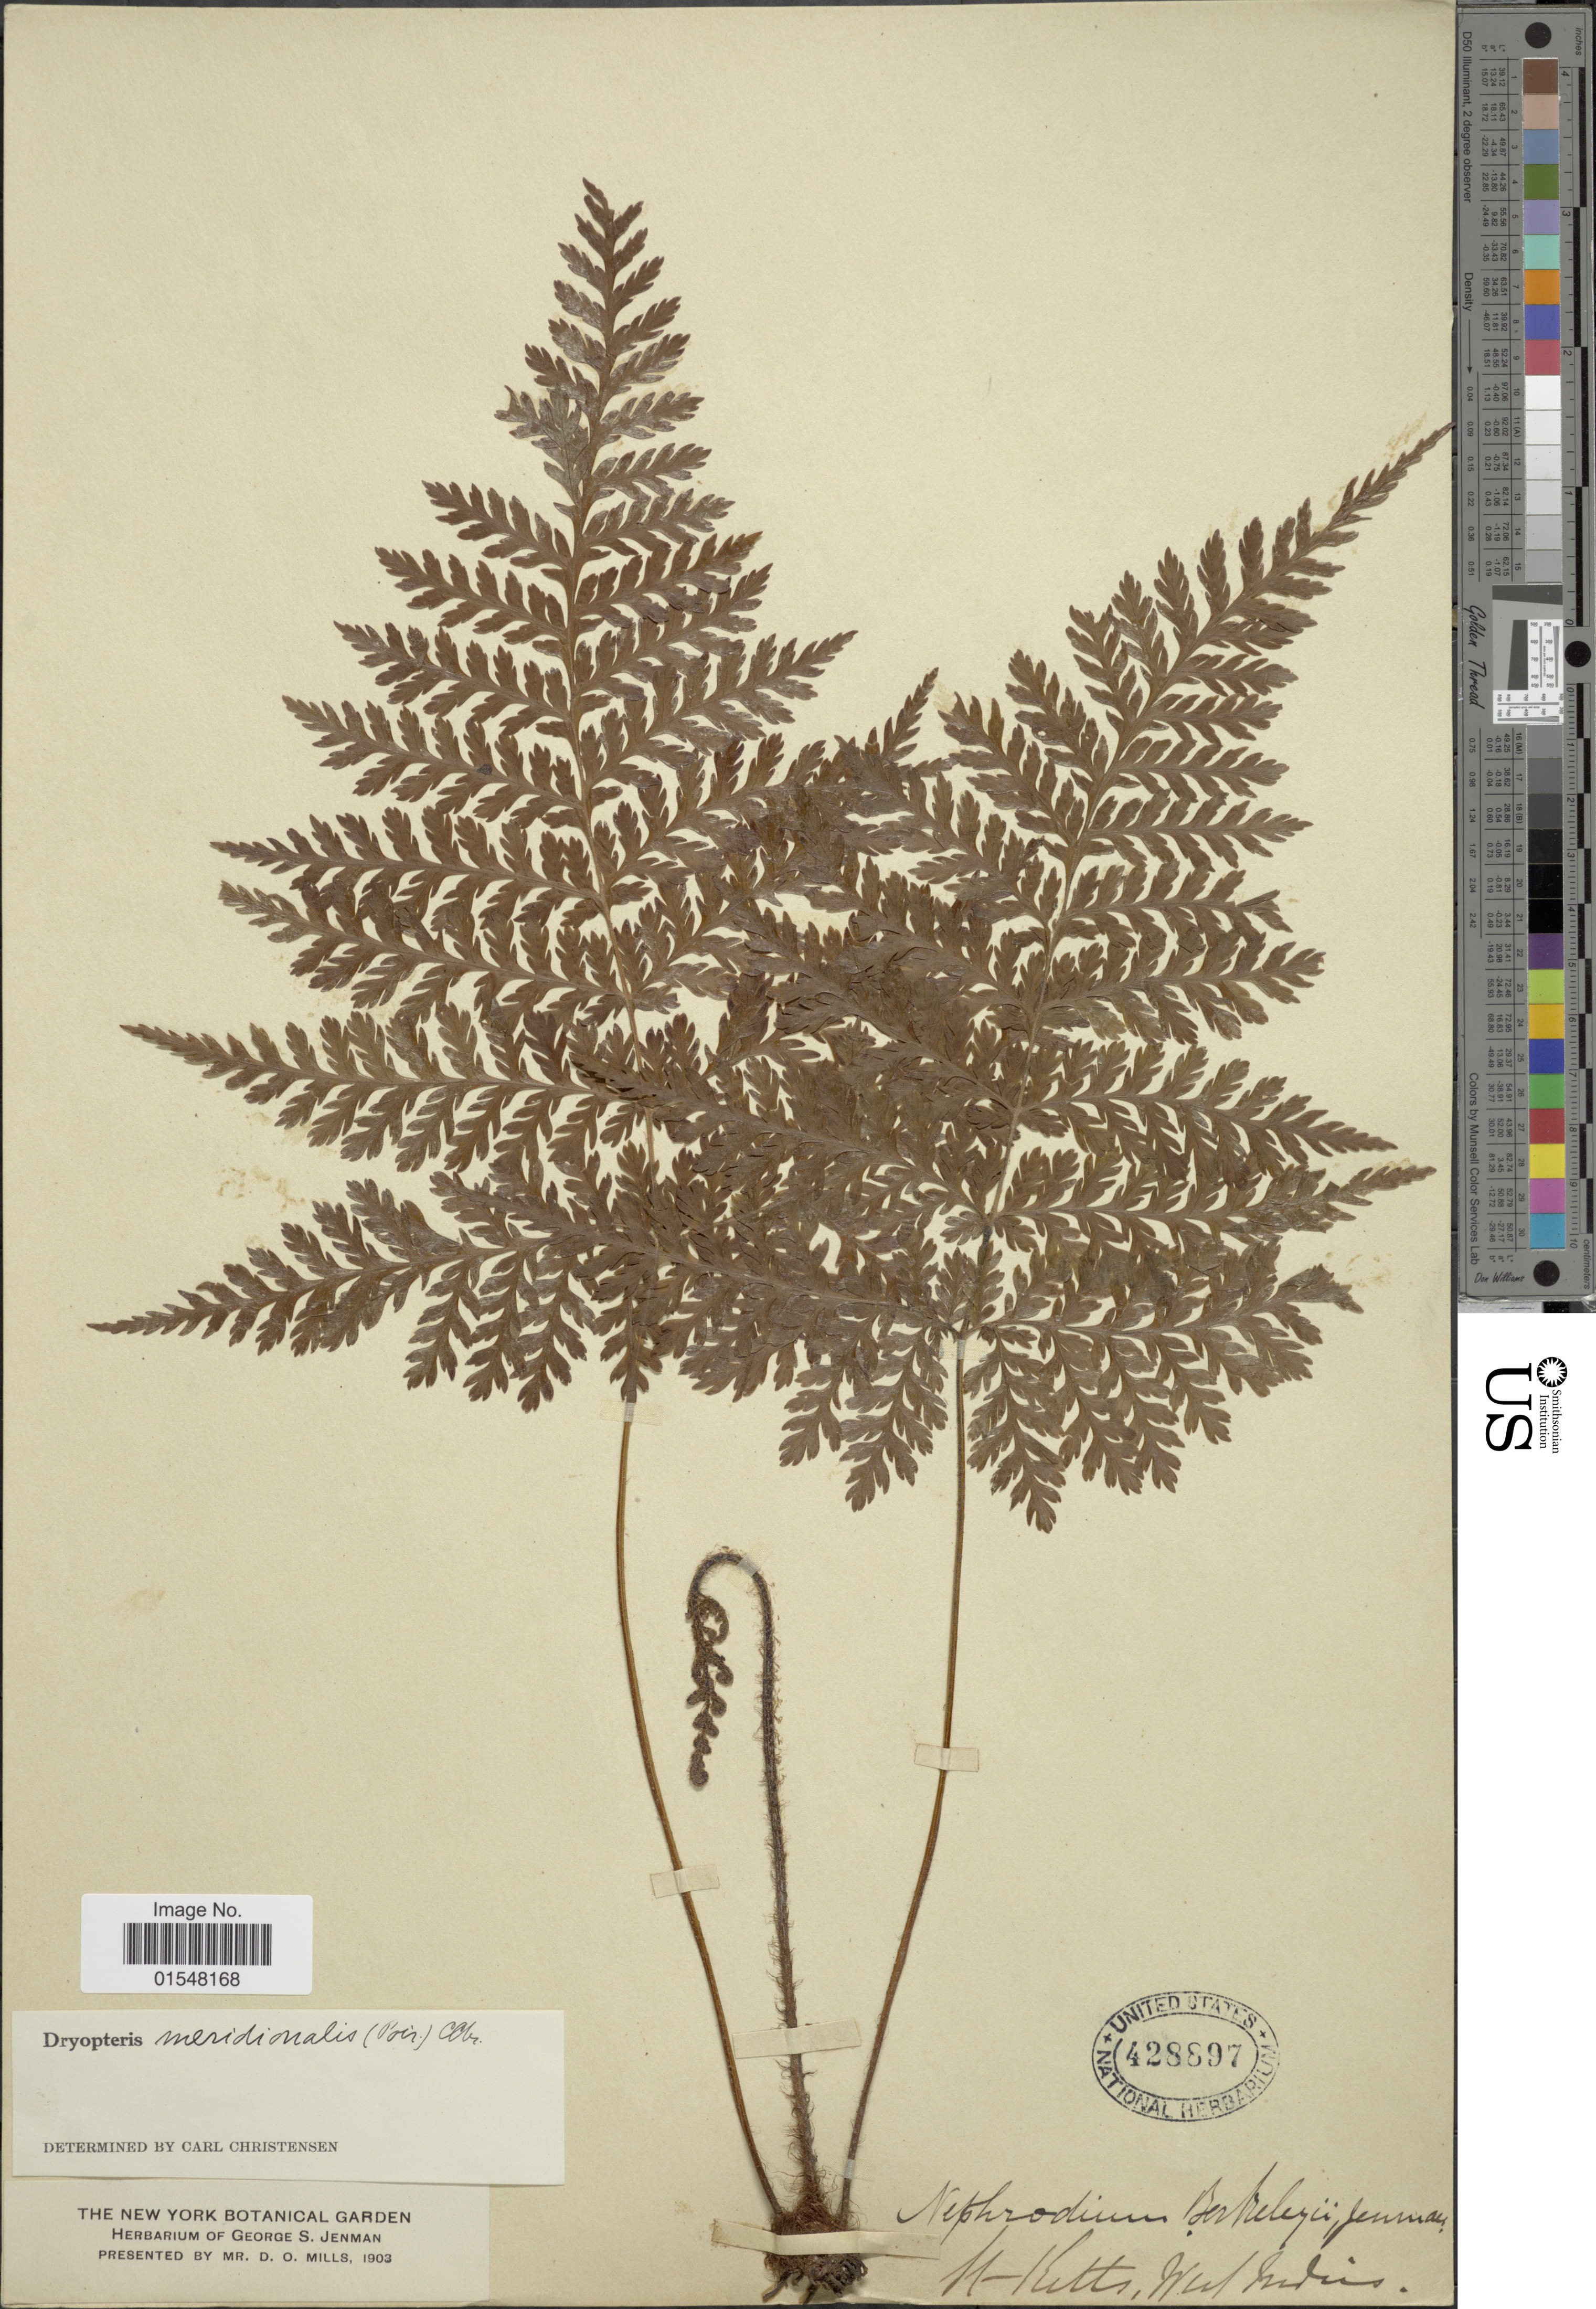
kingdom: Plantae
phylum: Tracheophyta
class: Polypodiopsida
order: Polypodiales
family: Dryopteridaceae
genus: Ctenitis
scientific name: Ctenitis meridionalis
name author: (Poir.) Ching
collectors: ex herb. George S. Jenman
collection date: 1903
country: St. Christopher-Nevis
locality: St. Kitts. West Indies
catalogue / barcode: US 428897